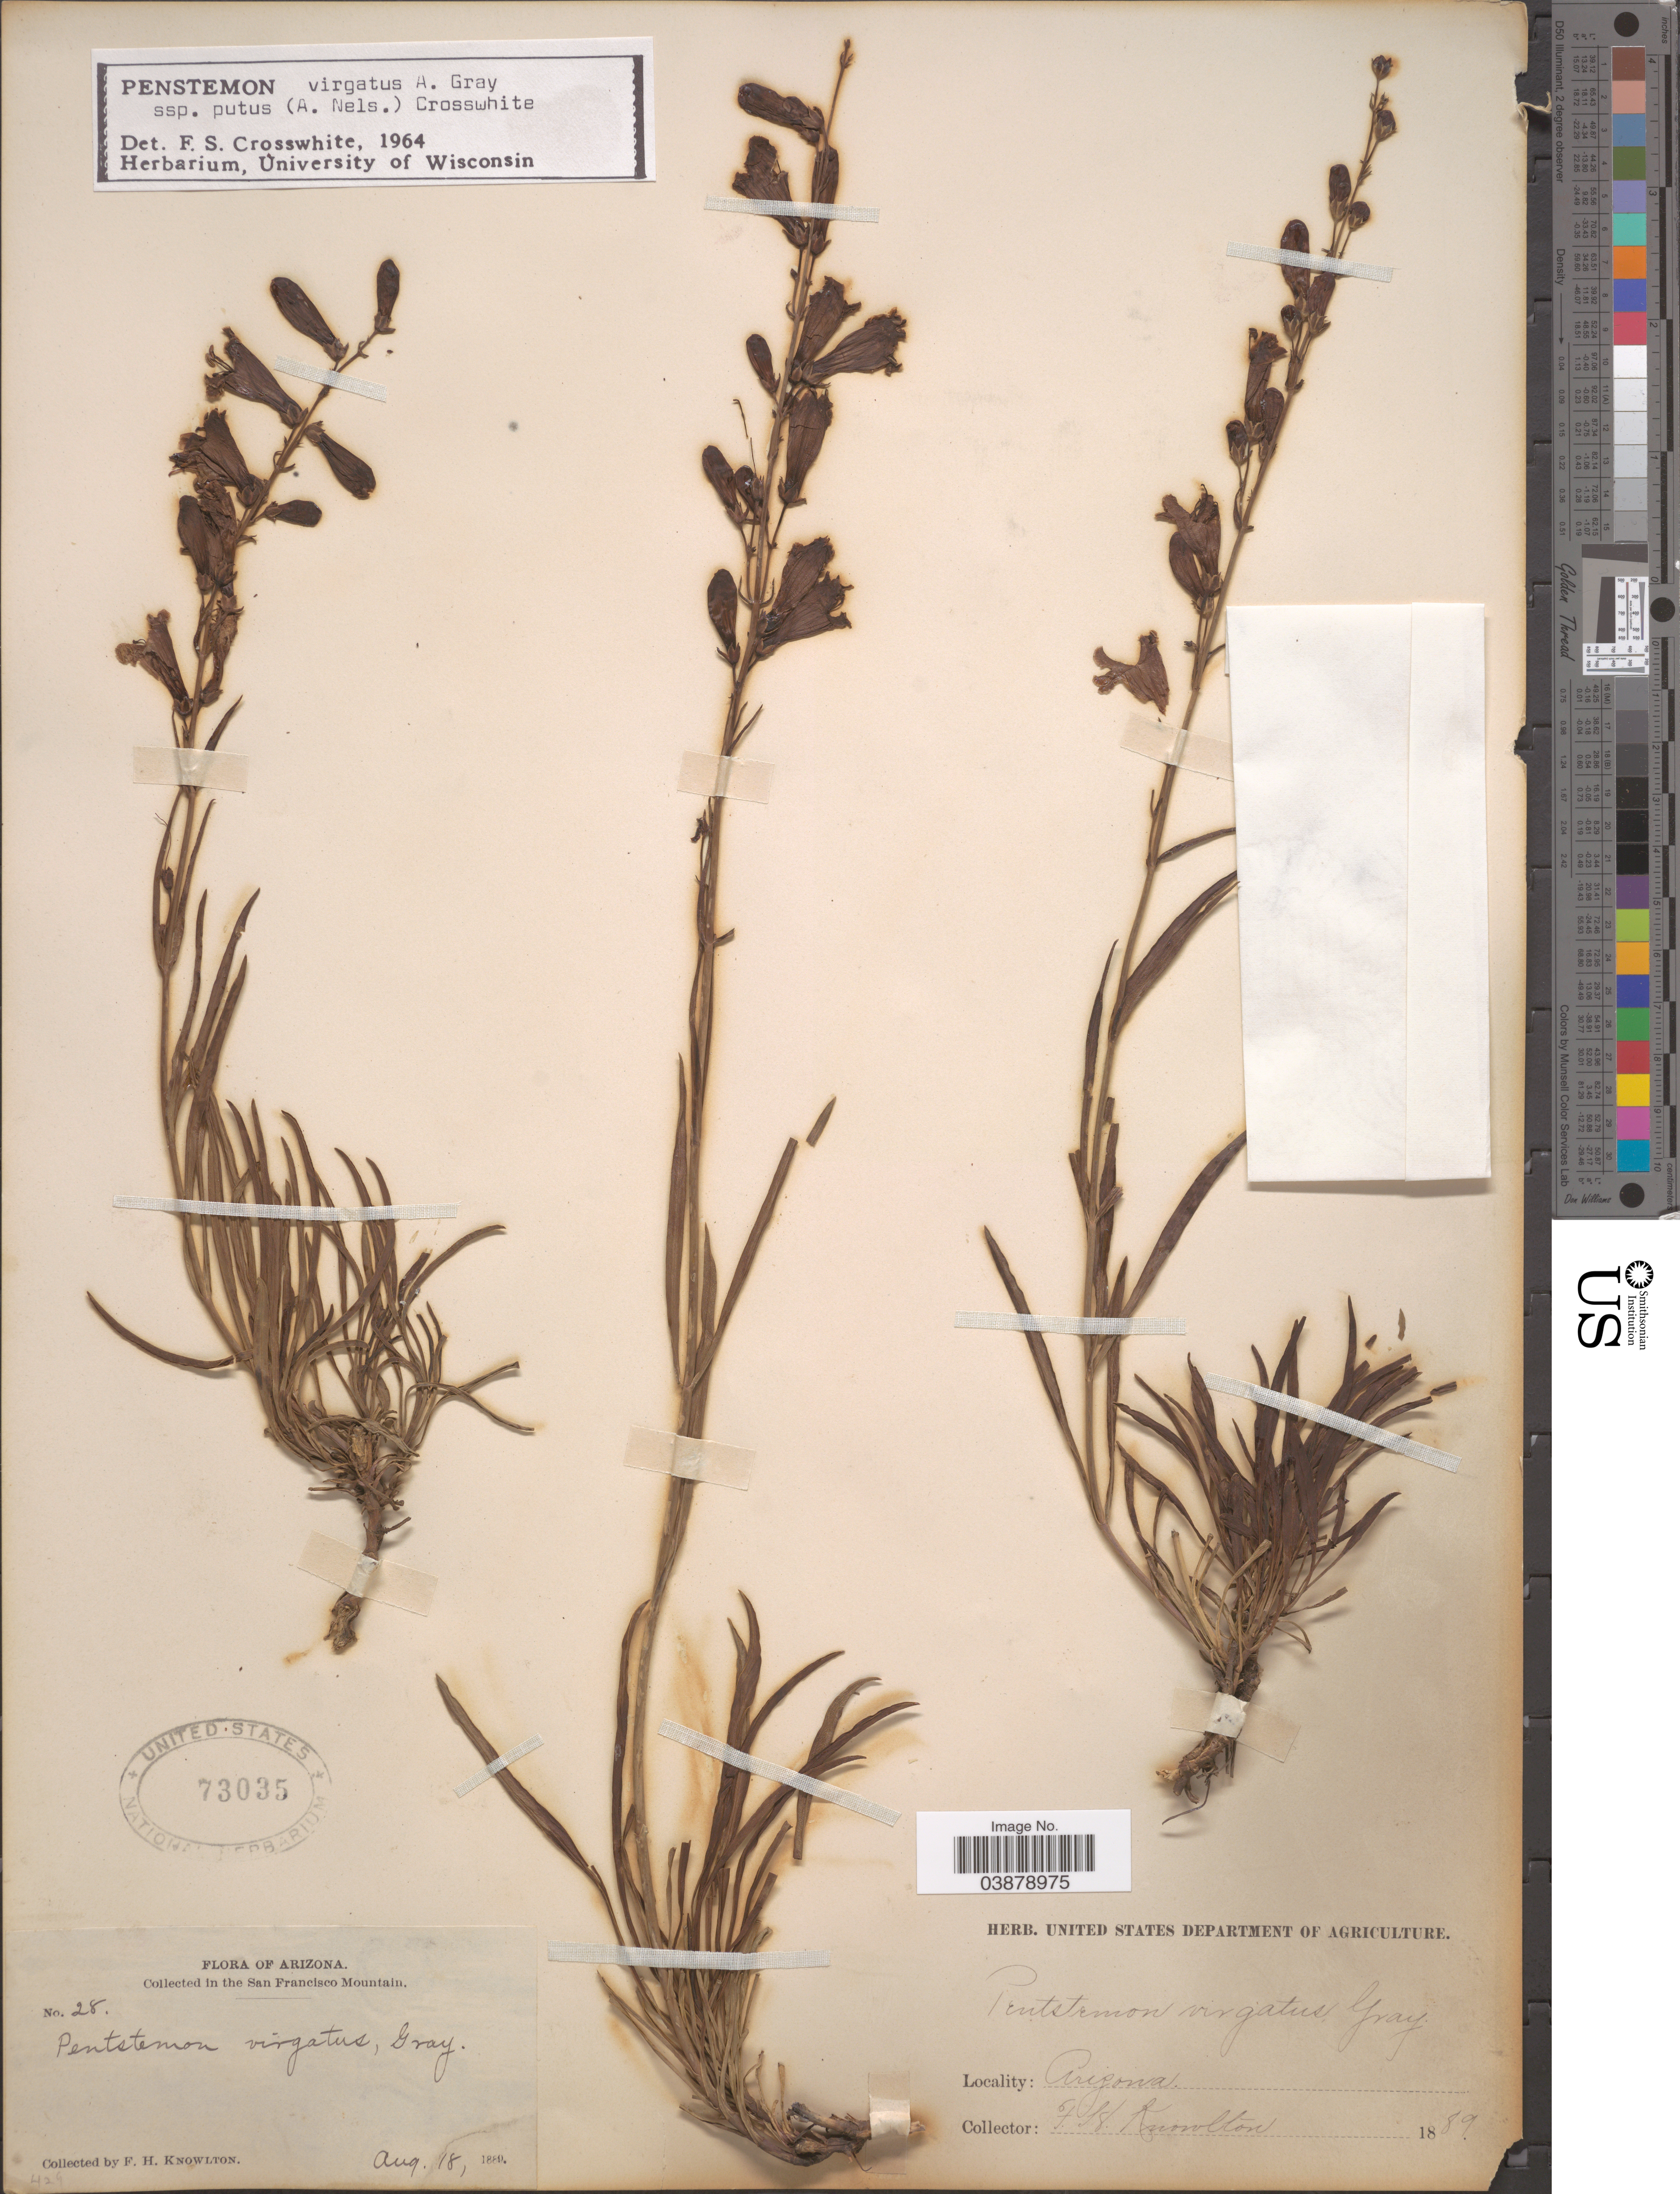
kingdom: Plantae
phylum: Tracheophyta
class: Magnoliopsida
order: Lamiales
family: Plantaginaceae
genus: Penstemon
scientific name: Penstemon virgatus subsp. putus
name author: (A. Nelson) Crosswh.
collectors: F. H. Knowlton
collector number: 28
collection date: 1889-08-18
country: United States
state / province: Arizona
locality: In the San Francisco Mountain.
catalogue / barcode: US 73035